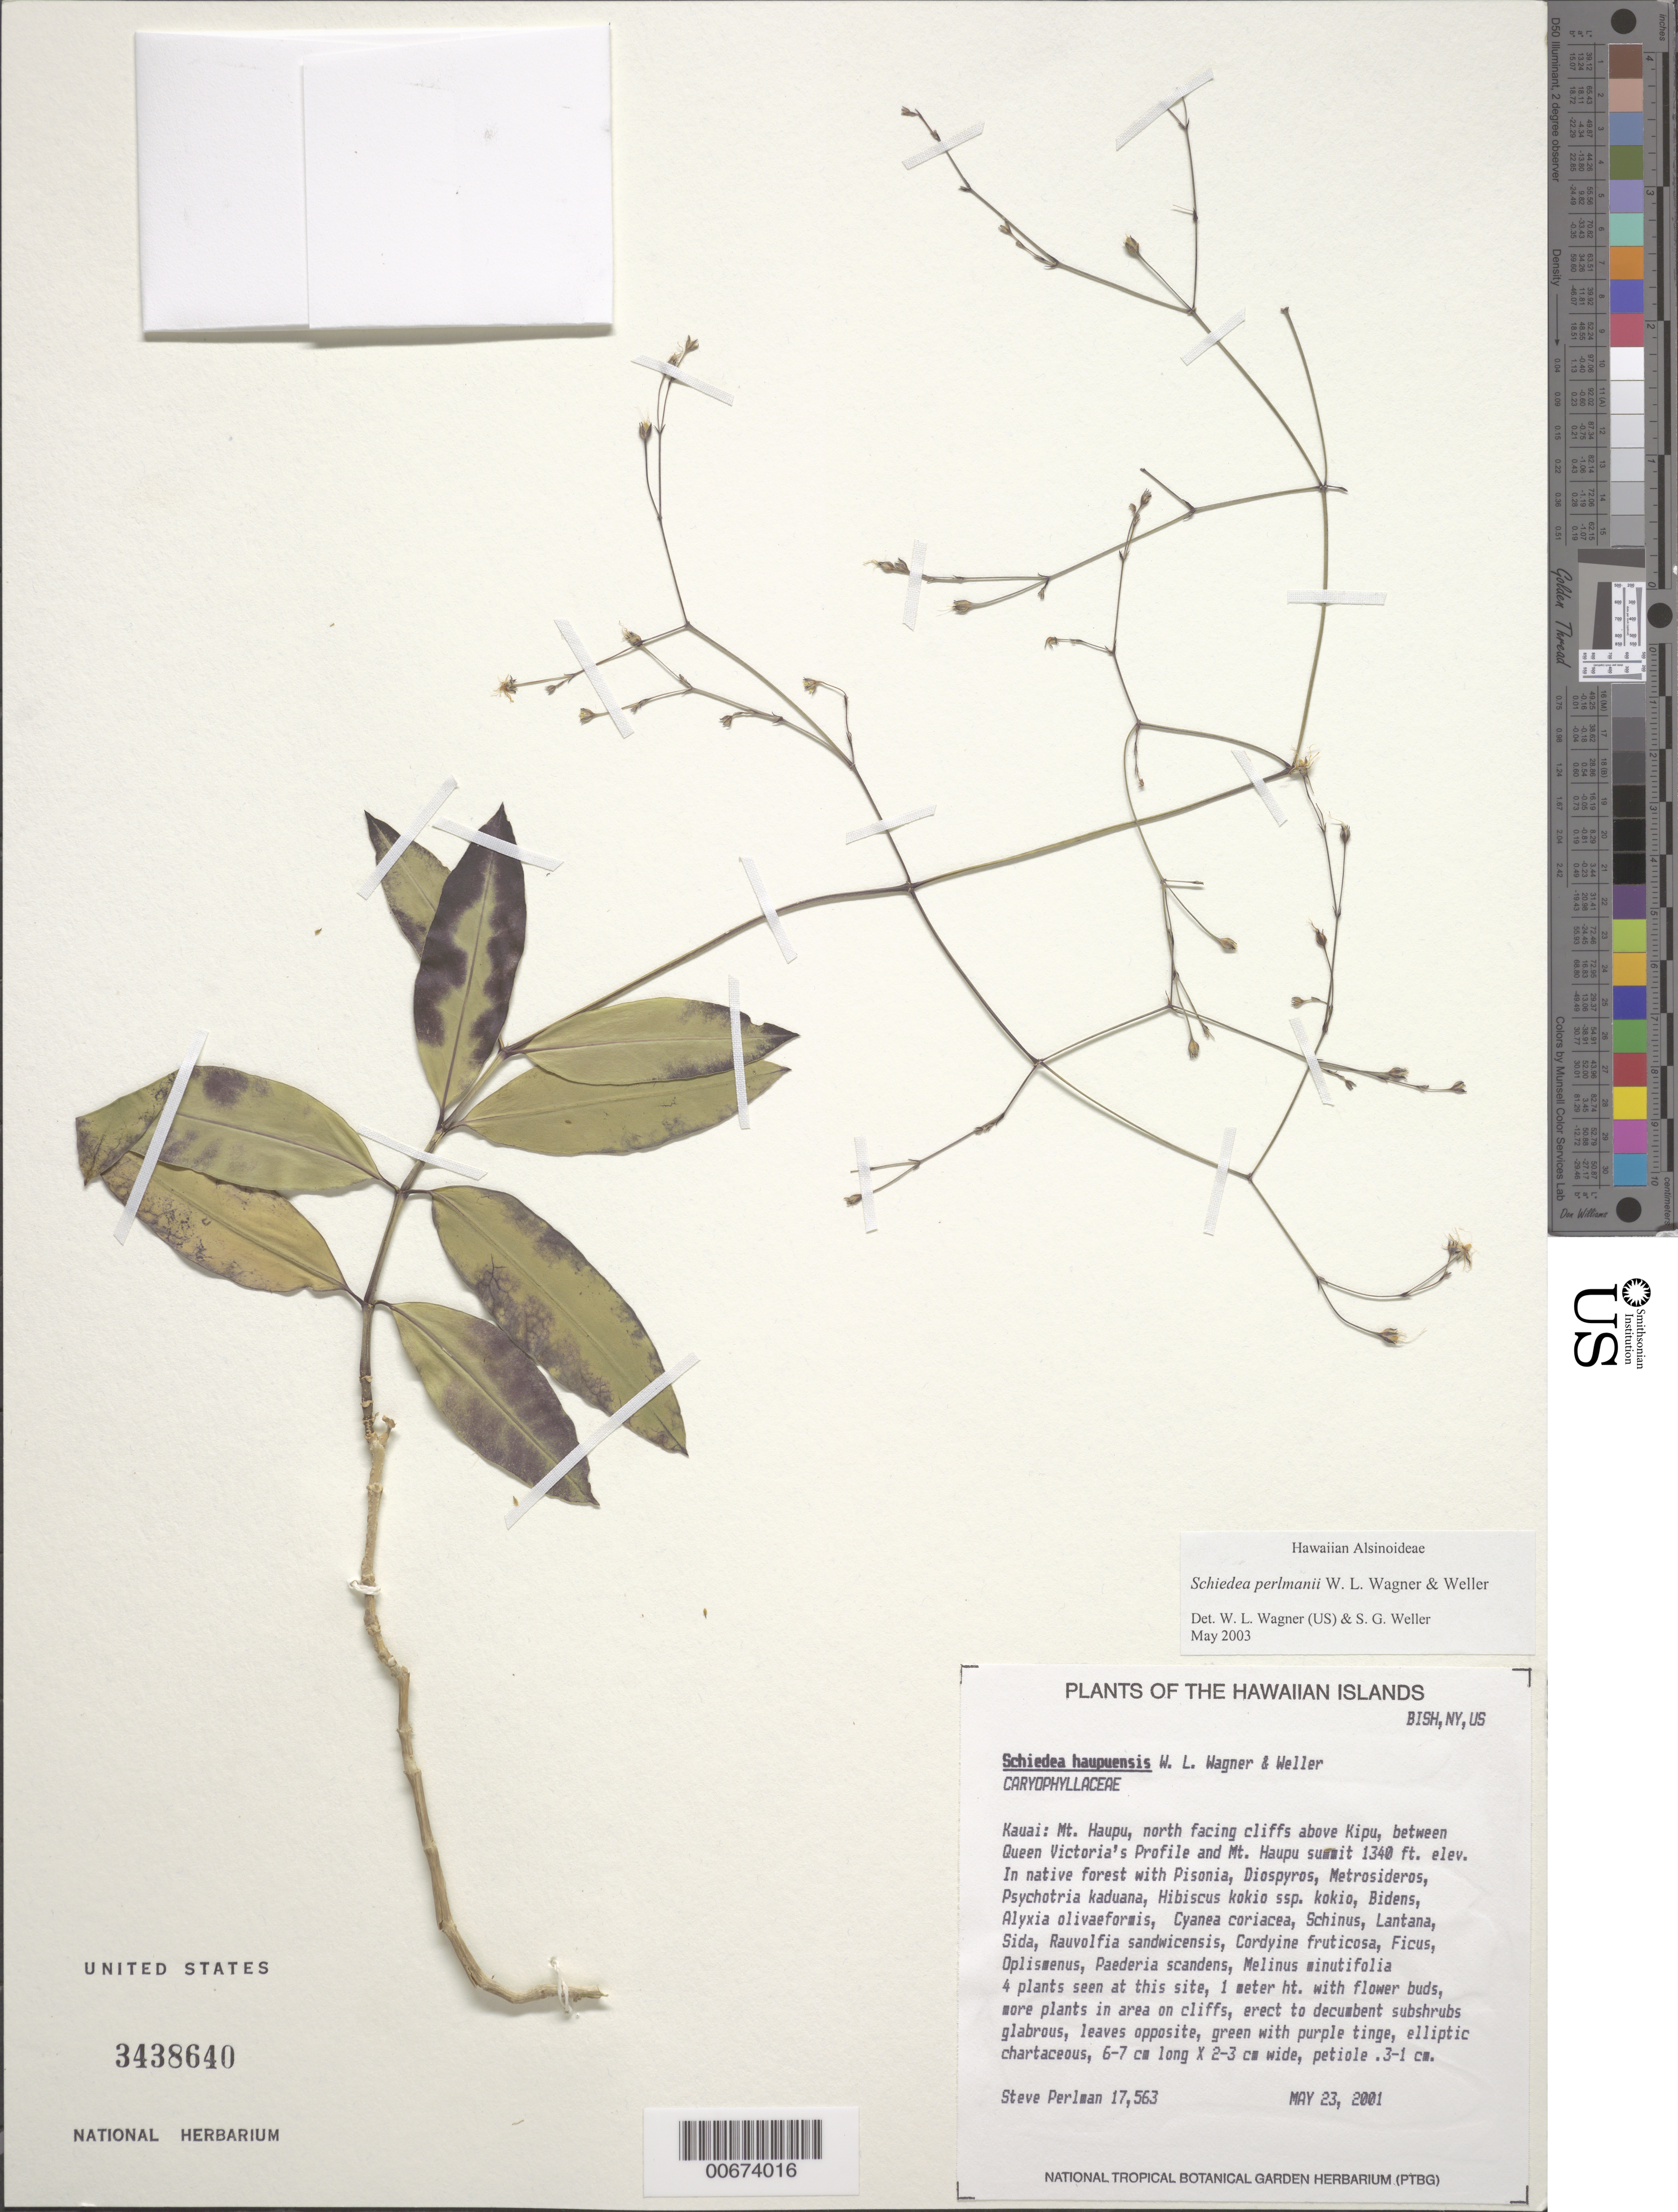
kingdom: Plantae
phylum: Tracheophyta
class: Magnoliopsida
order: Caryophyllales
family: Caryophyllaceae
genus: Schiedea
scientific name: Schiedea kauaiensis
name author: H. St. John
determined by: Wagner, W. L., (BOT), Smithsonian Institution - National Museum of Natural History (UNITED STATES)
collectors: S. P. Perlman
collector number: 17563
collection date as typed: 23 May 2001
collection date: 2001-05-23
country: United States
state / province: Hawaii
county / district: Kauai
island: Kaua'i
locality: Mt. Haupu, N facing cliffs above Kipu, between Queen Victoria's Profile and Mt. Haupu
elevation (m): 408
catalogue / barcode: US 3438640